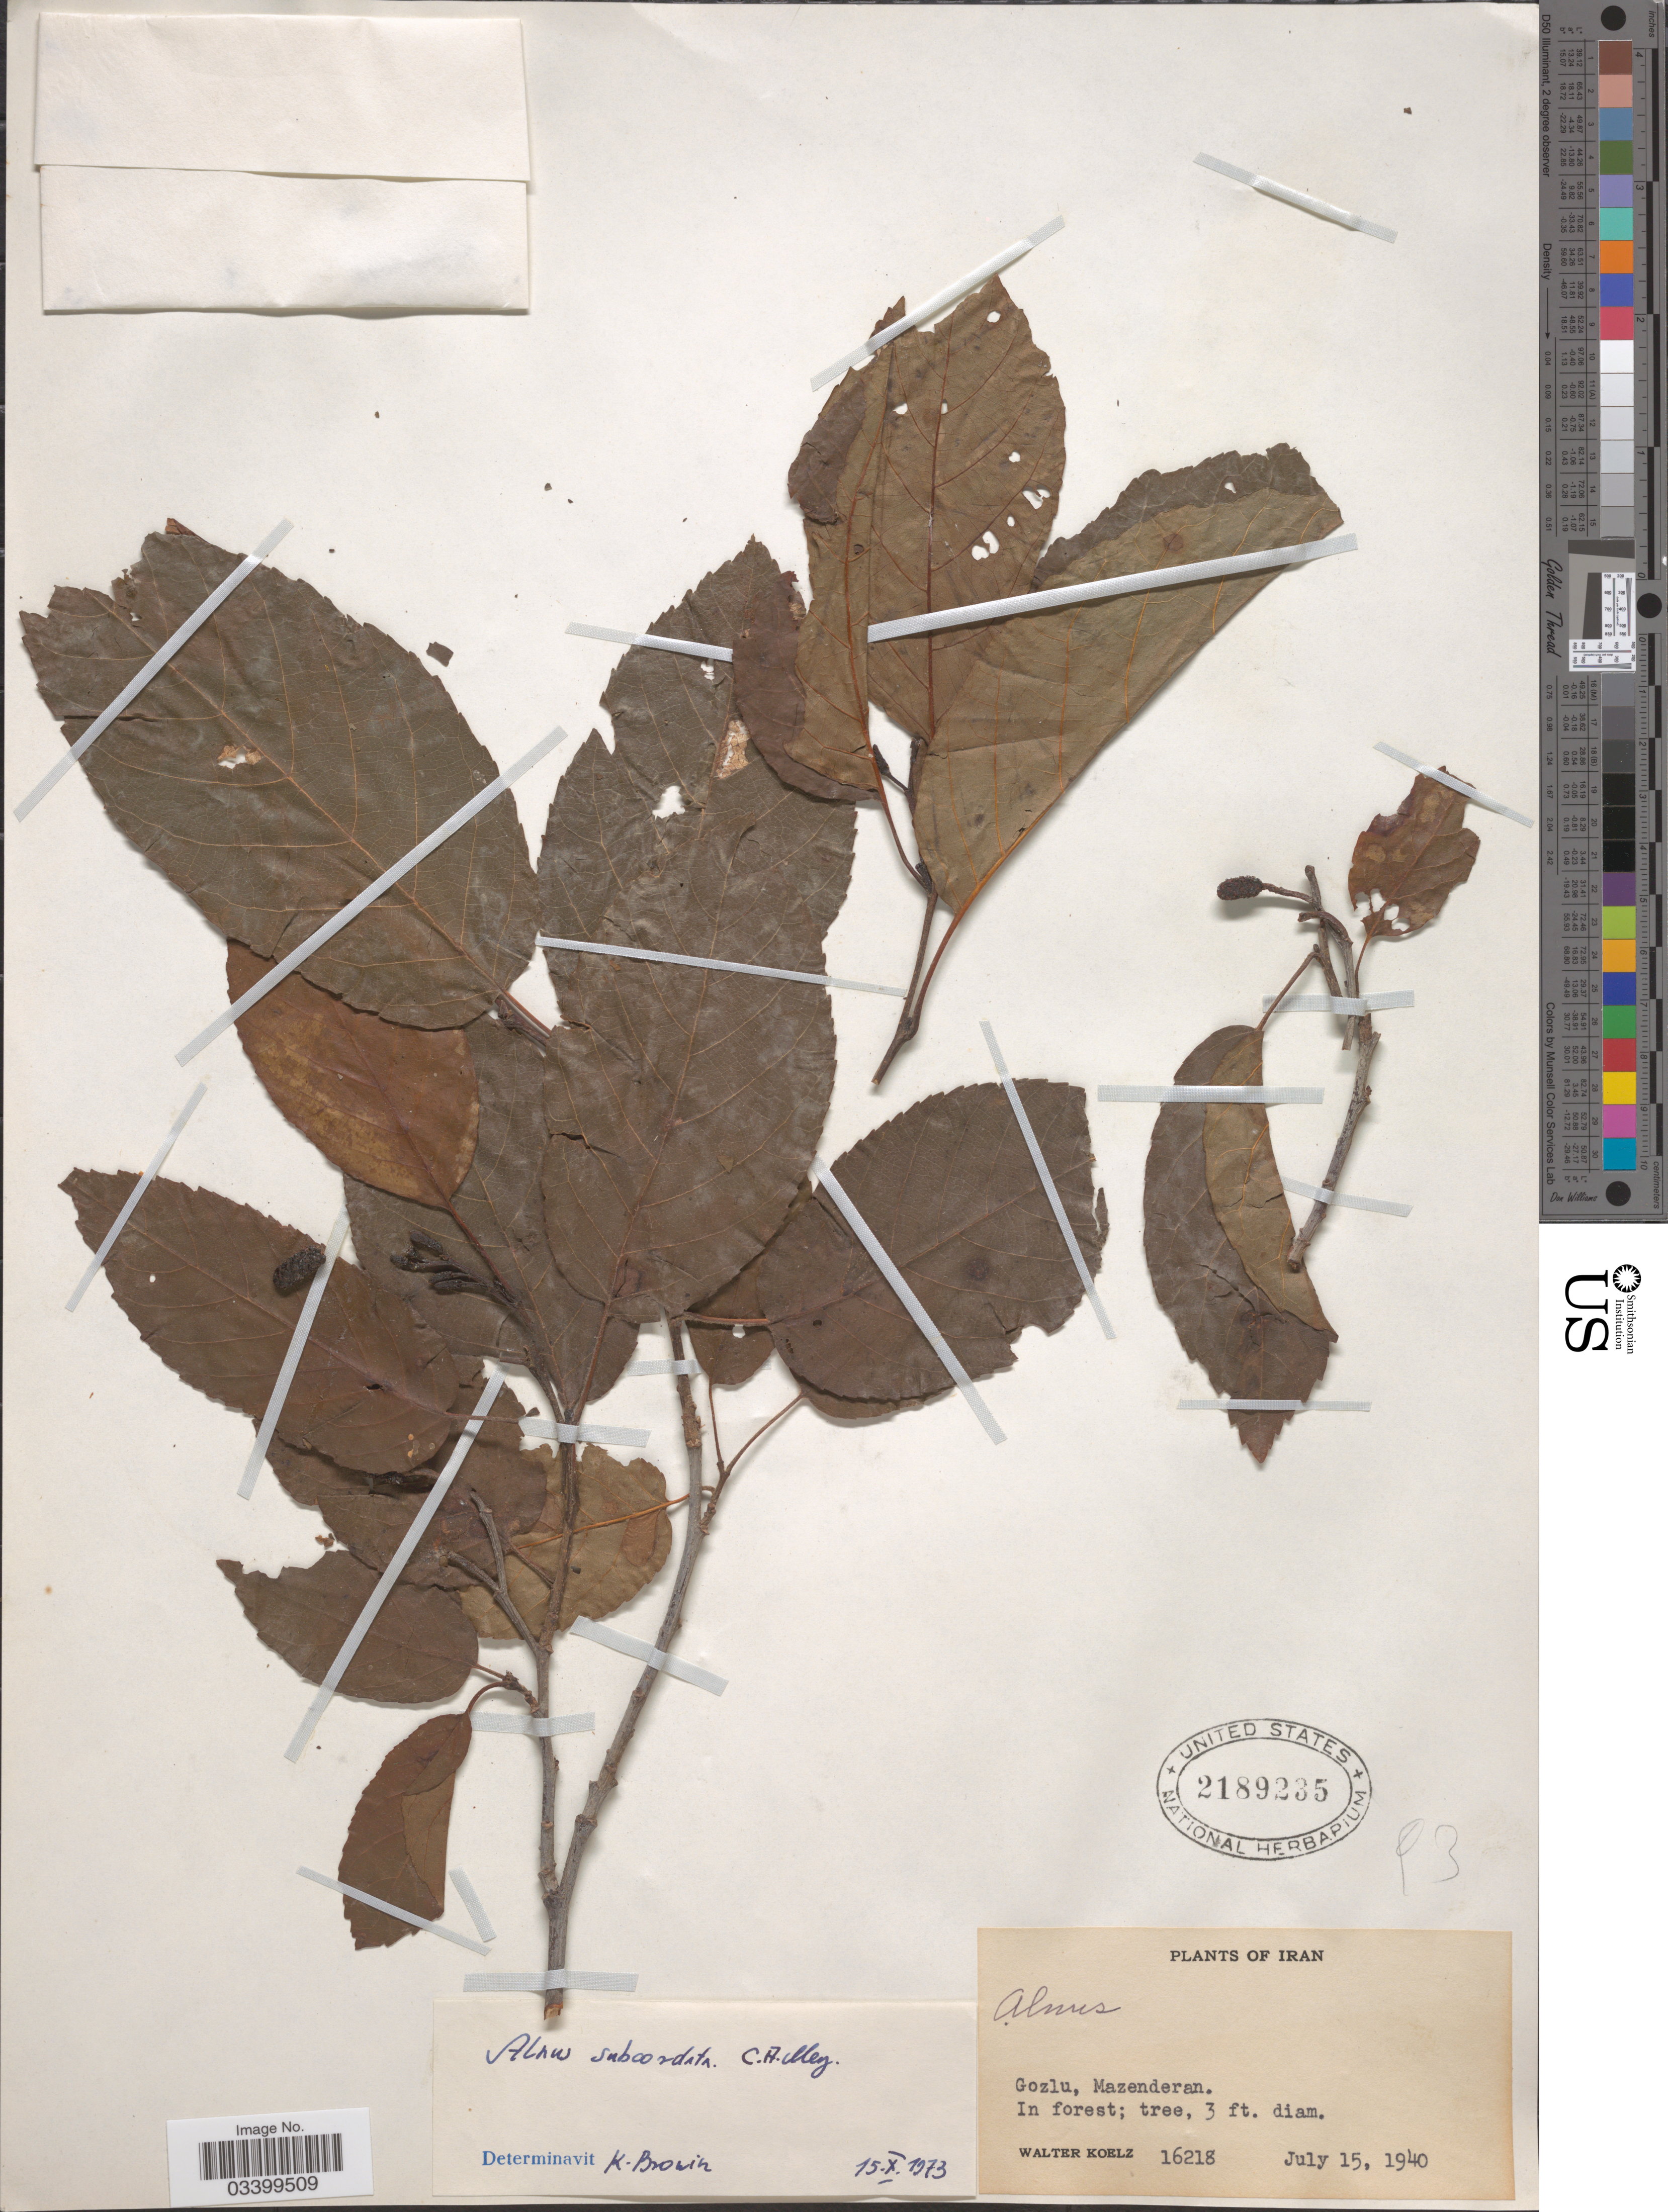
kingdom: Plantae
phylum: Tracheophyta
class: Magnoliopsida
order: Fagales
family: Betulaceae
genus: Alnus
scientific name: Alnus subcordata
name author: C.A. Mey.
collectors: W. N. Koelz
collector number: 16218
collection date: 1940-07-15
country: Iran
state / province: Mazandaran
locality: Gozlu, Mazenderan.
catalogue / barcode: US 2189235